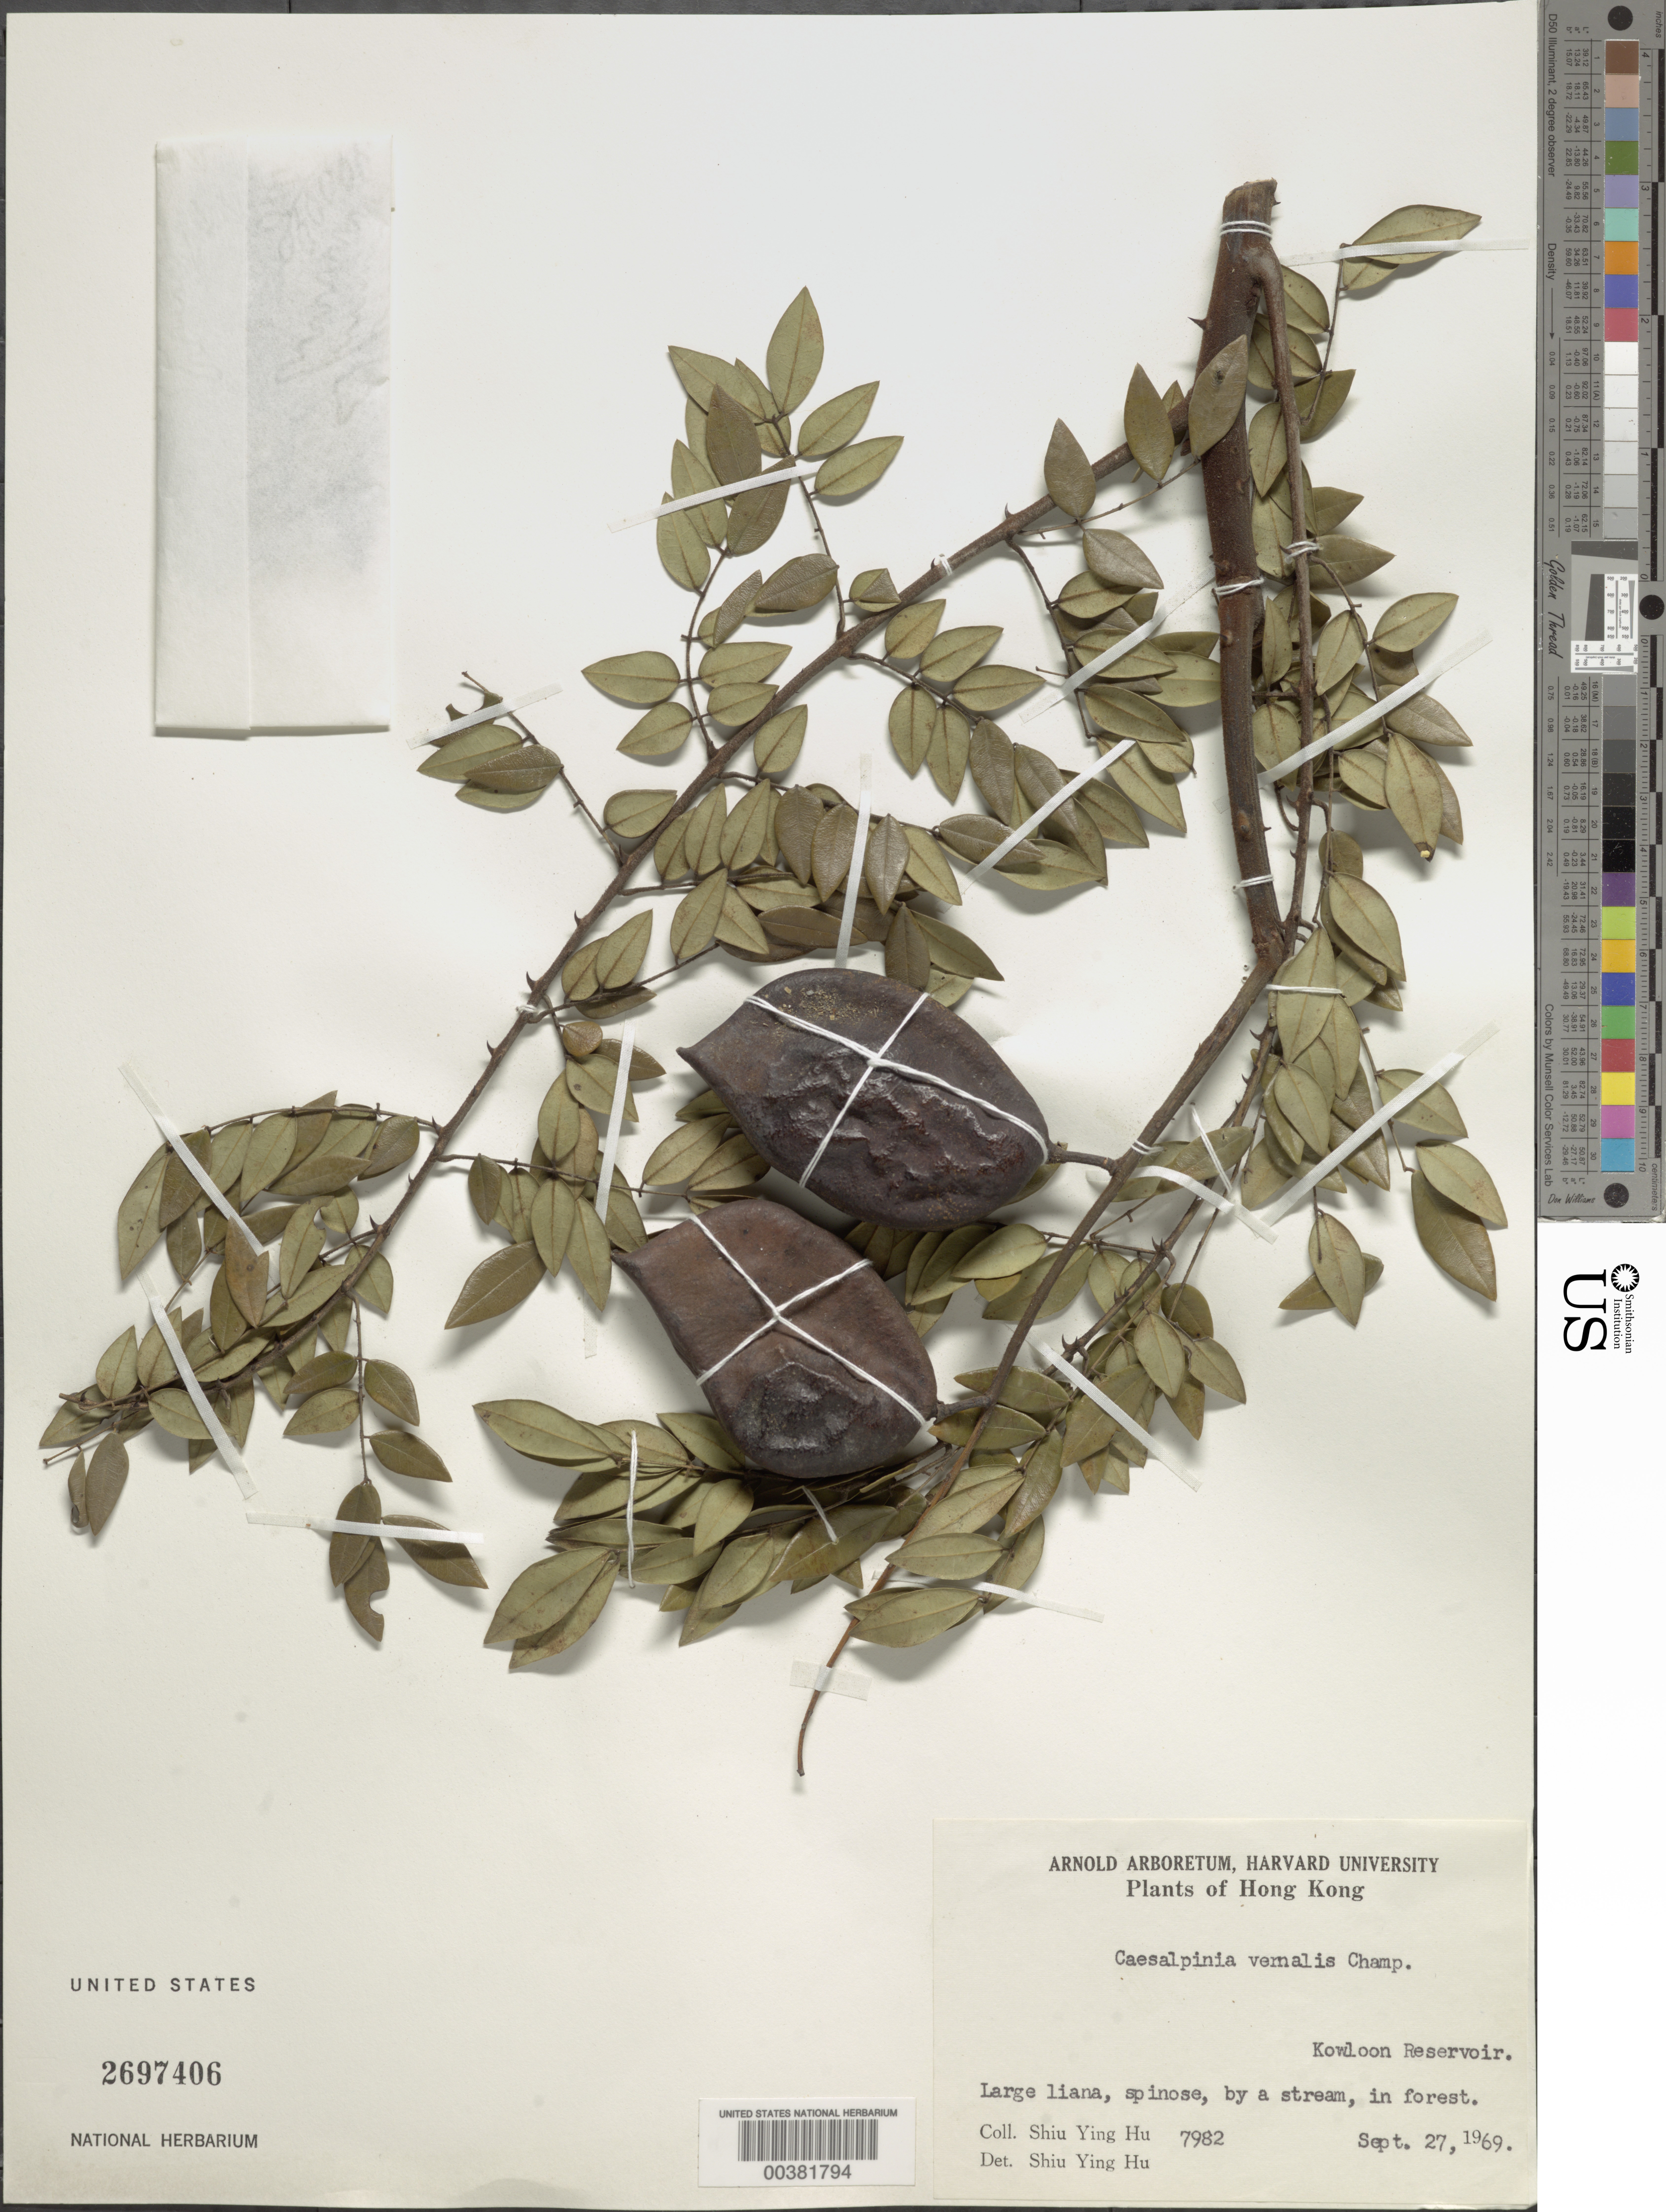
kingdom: Plantae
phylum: Tracheophyta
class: Magnoliopsida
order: Fabales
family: Fabaceae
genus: Ticanto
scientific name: Ticanto vernalis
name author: (Champion ex Benth.) R. Clark & Gagnon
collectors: S. Y. Hu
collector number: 7982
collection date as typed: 27 Sep 1969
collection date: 1969-09-27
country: China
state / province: Hong Kong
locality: Kowloon reservoir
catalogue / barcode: US 2697406